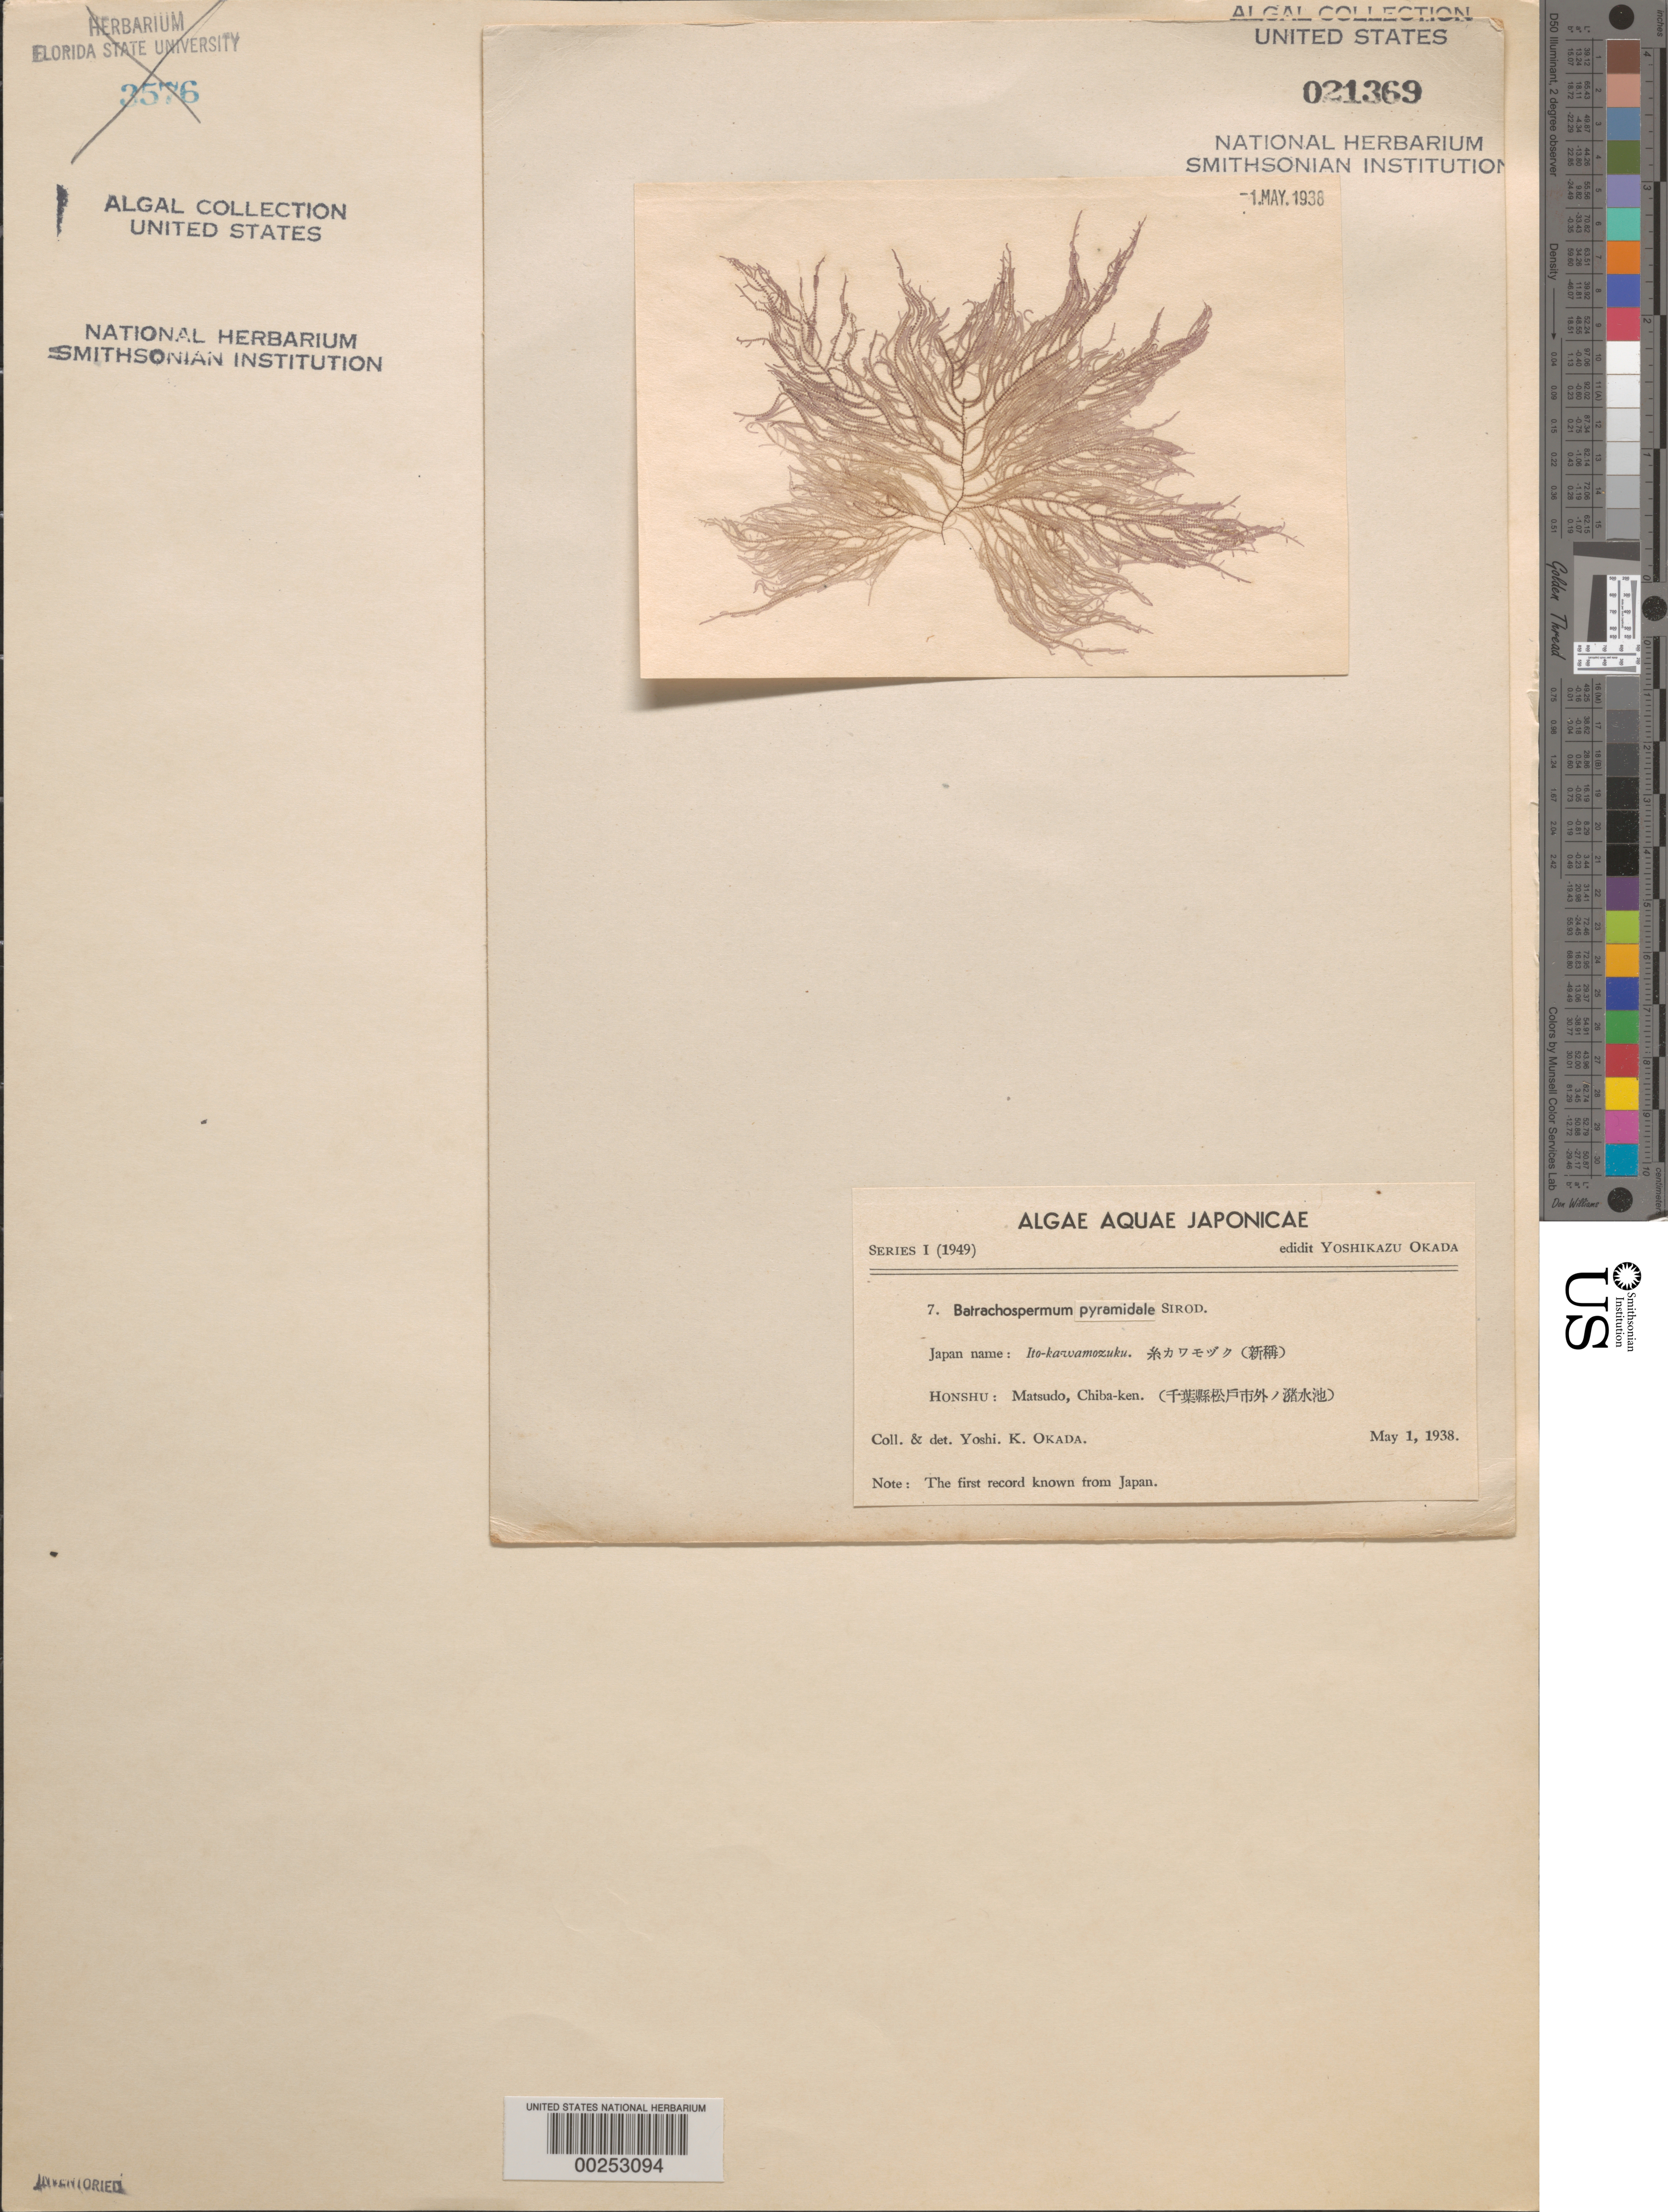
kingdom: Plantae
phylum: Rhodophyta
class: Florideophyceae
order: Batrachospermales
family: Batrachospermaceae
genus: Batrachospermum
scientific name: Batrachospermum gelatinosum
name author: (L.) DC.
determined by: Algae name updating Project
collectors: Y. Okada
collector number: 7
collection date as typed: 01 May 1938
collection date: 1938-05-01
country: Japan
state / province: Tiba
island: Honshu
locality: Matsudo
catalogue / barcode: US 21369